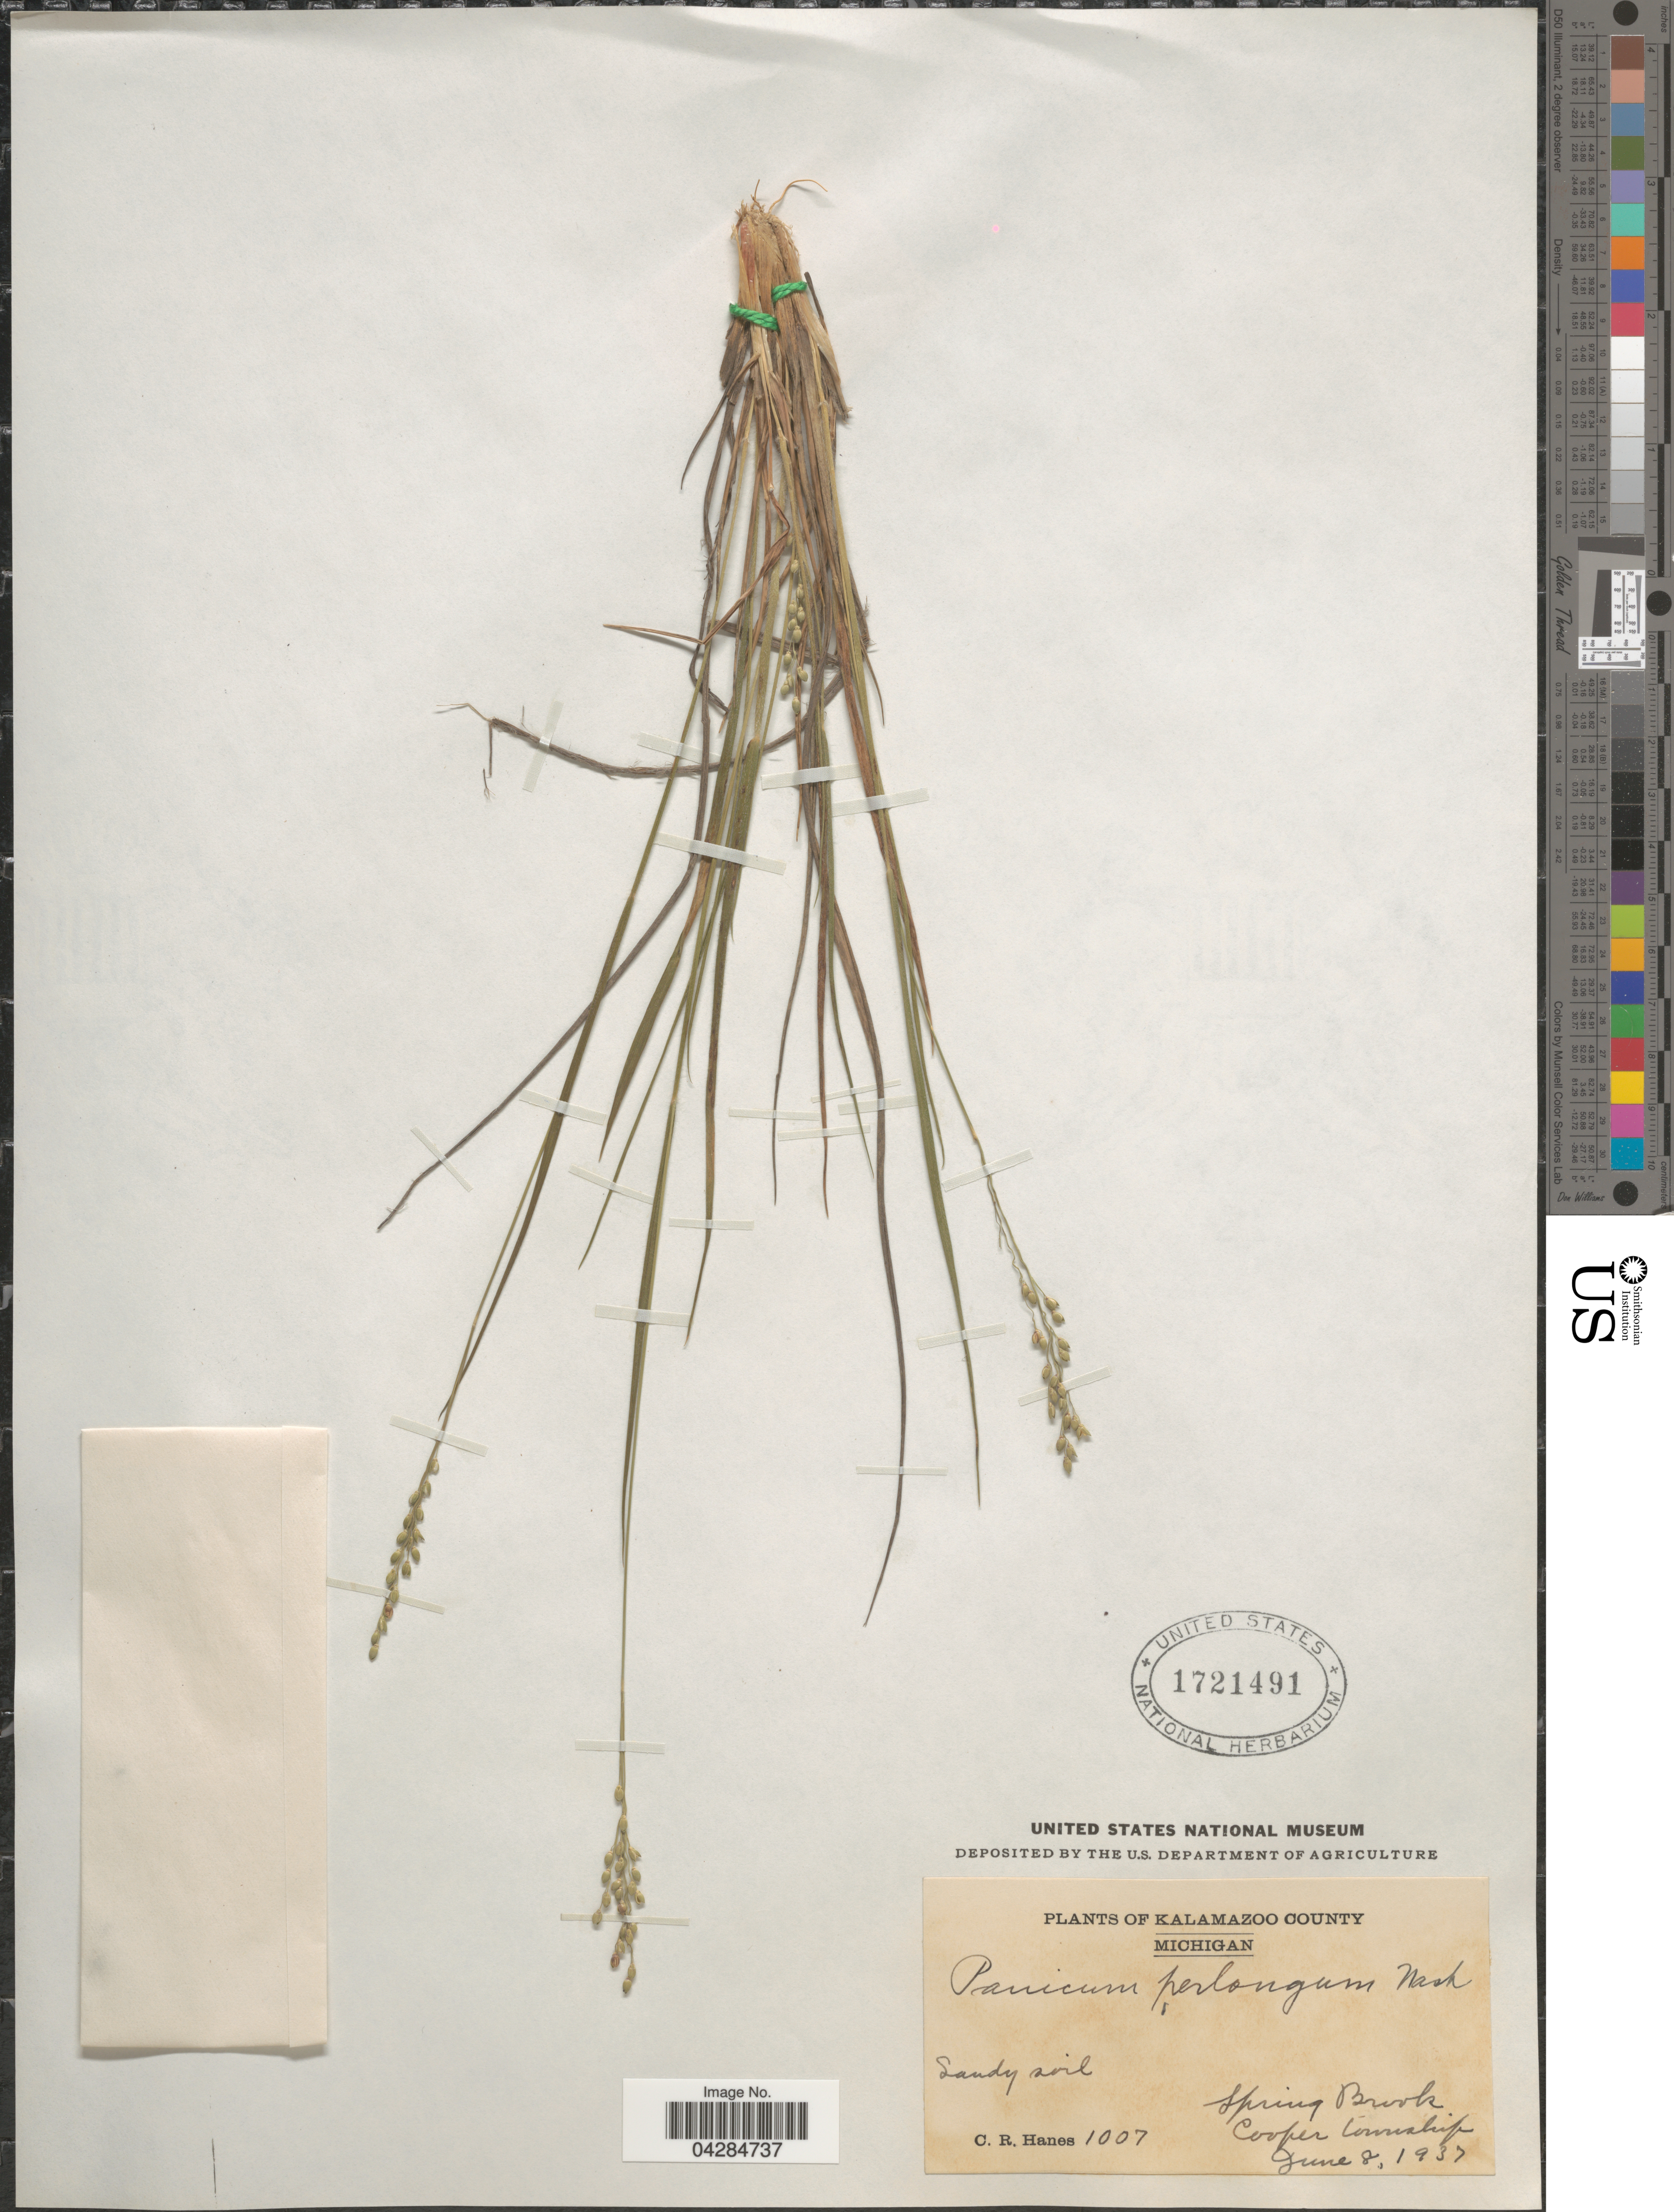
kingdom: Plantae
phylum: Tracheophyta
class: Liliopsida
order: Poales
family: Poaceae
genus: Dichanthelium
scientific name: Dichanthelium perlongum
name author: (Nash) Freckmann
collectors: C. Hanes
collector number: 1007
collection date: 1937-06-08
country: United States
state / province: Michigan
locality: Kalamazoo County. Spring Brook. Cooper township.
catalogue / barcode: US 1721491